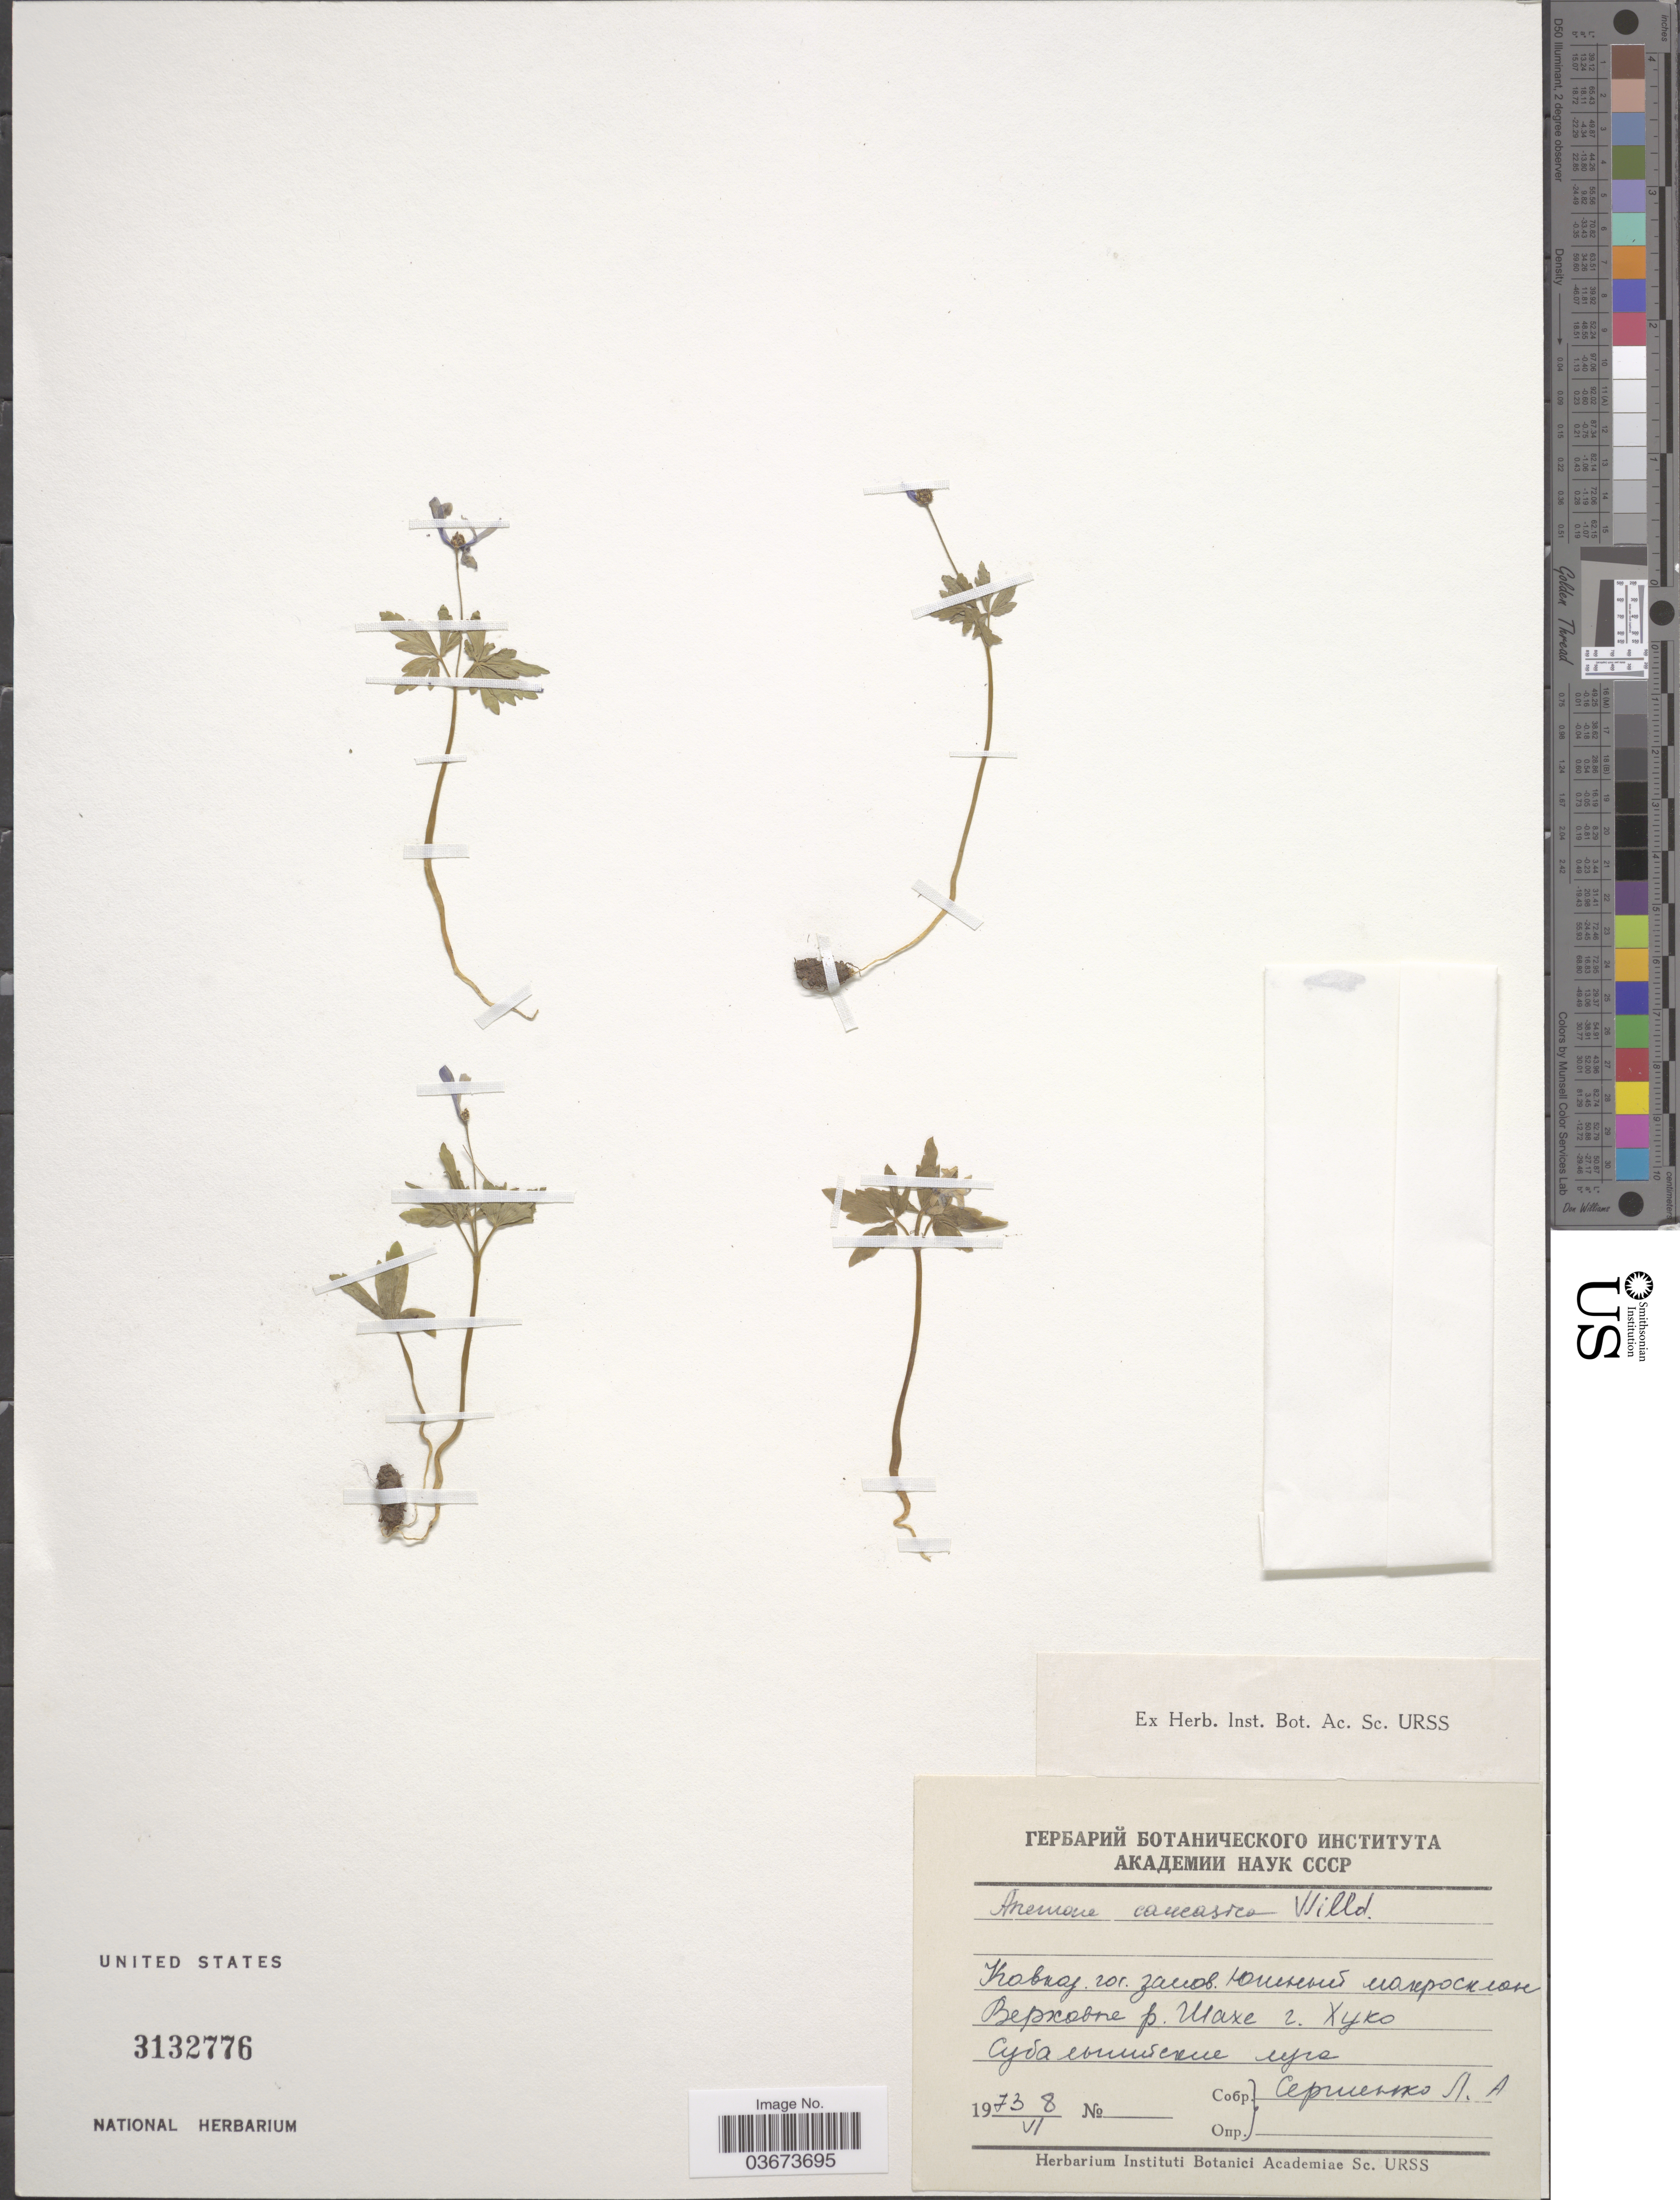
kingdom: Plantae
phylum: Tracheophyta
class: Magnoliopsida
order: Ranunculales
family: Ranunculaceae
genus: Anemone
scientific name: Anemone caucasica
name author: Willd. ex Rupr.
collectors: L. Sergienko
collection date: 1973-06-08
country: Russian Federation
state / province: Adygea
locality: Mt. Khuko, headwaters of River Shakhe.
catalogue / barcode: US 3132776